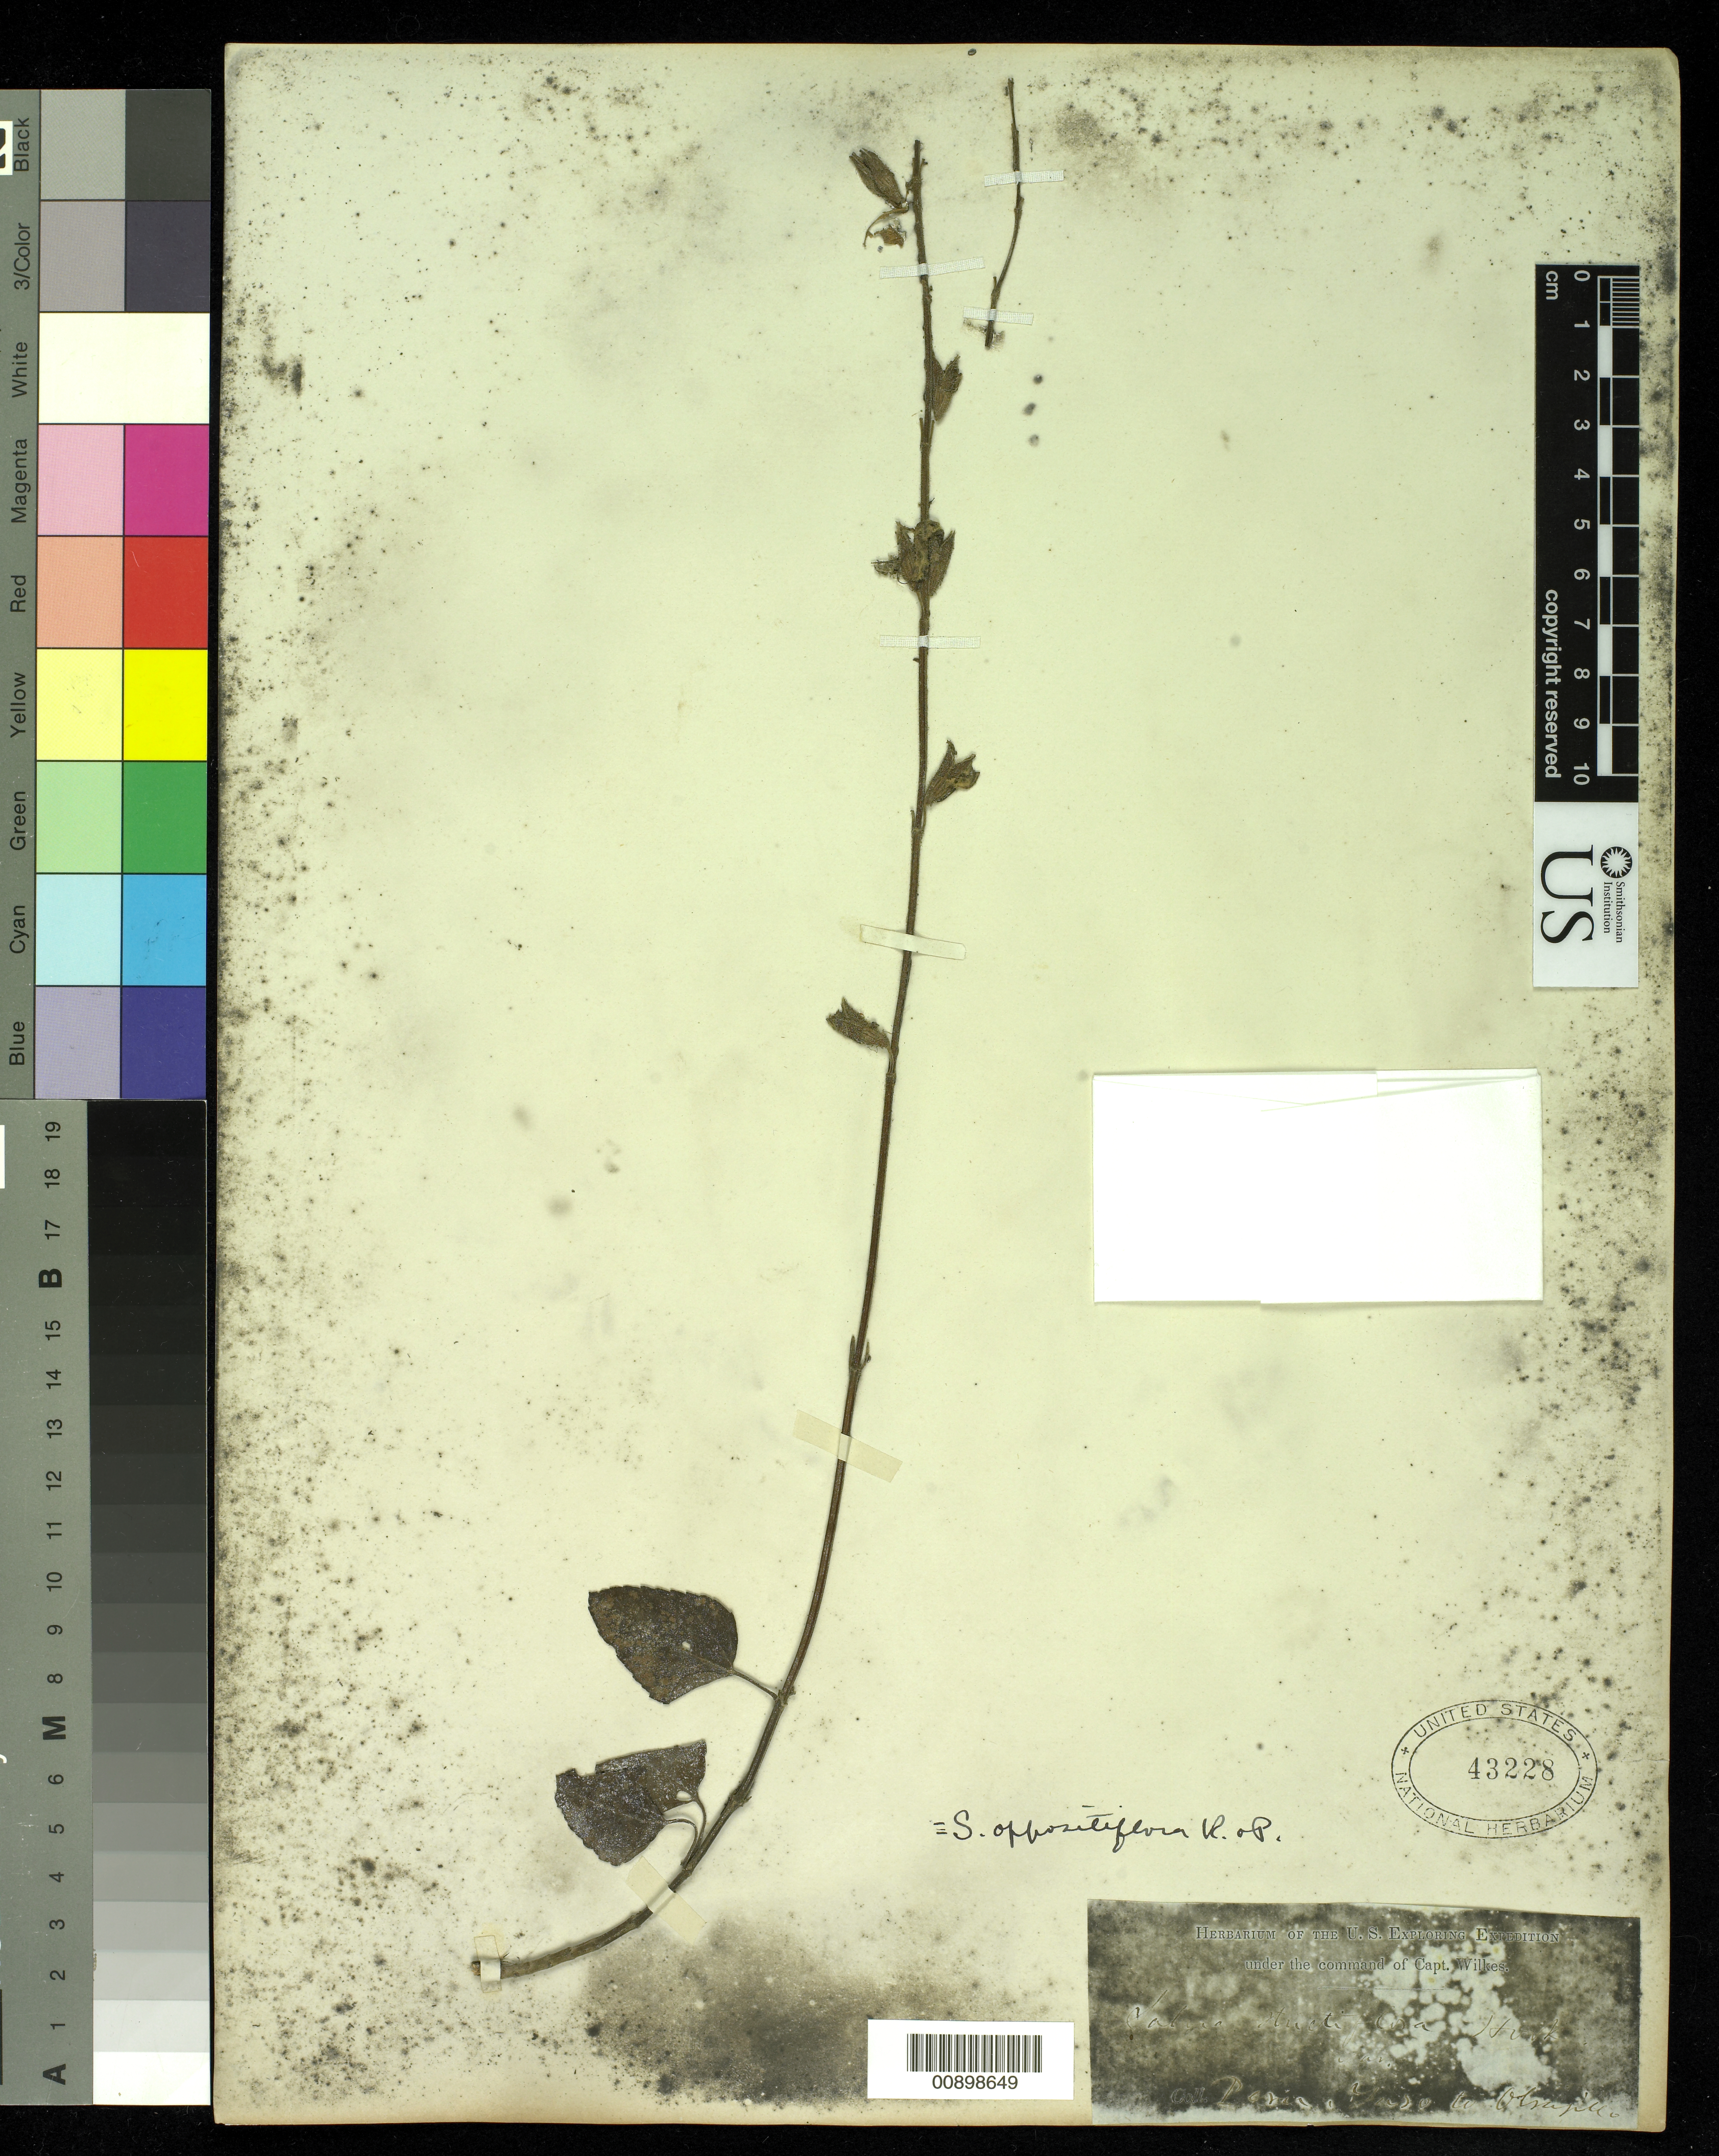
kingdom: Plantae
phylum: Tracheophyta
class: Magnoliopsida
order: Lamiales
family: Lamiaceae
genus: Salvia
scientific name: Salvia oppositiflora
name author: Ruiz & Pav.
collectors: Wilkes Explor. Exped.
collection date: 1838/1842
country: Peru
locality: Jago to Obrajillo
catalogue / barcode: US 43228